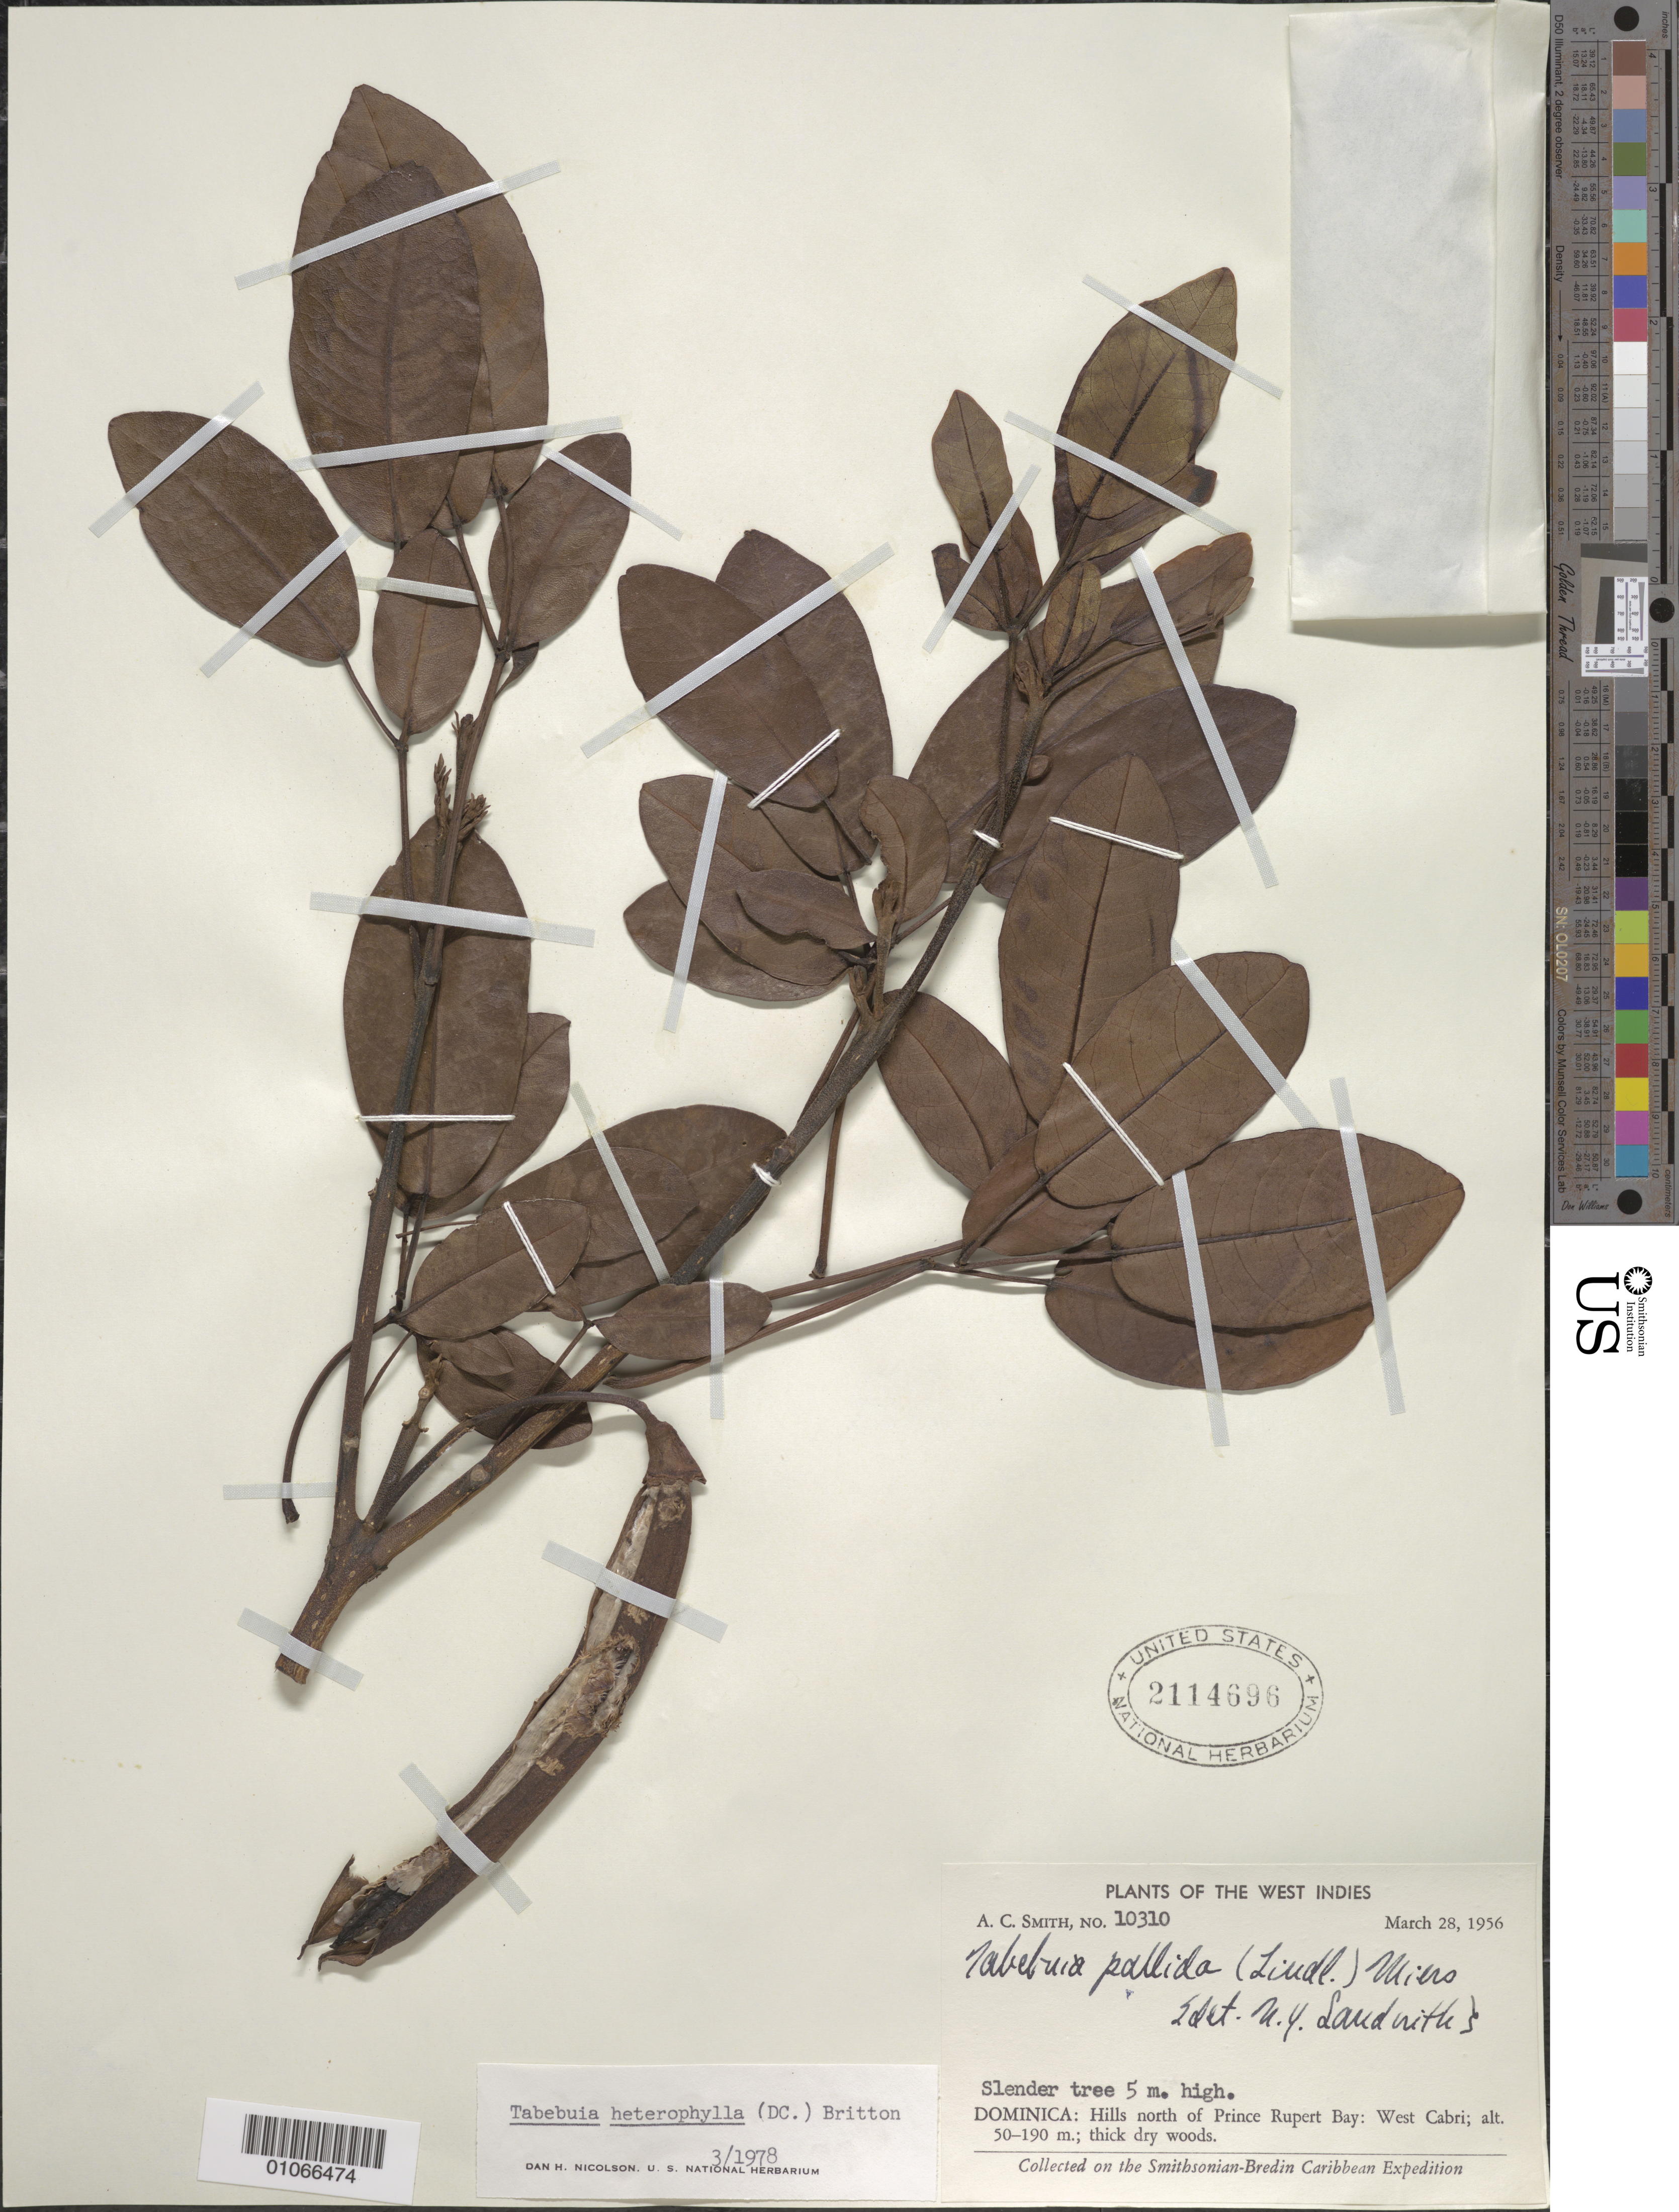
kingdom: Plantae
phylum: Tracheophyta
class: Magnoliopsida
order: Lamiales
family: Bignoniaceae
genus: Tabebuia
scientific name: Tabebuia heterophylla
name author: (DC.) Britton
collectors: A. C. Smith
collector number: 10310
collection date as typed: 28 Mar 1956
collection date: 1956-03-28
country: Dominica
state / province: St. John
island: Dominica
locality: Hills north of Prince Rupert Bay; West Cabri; thick dry woods.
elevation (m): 50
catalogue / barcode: US 2114696